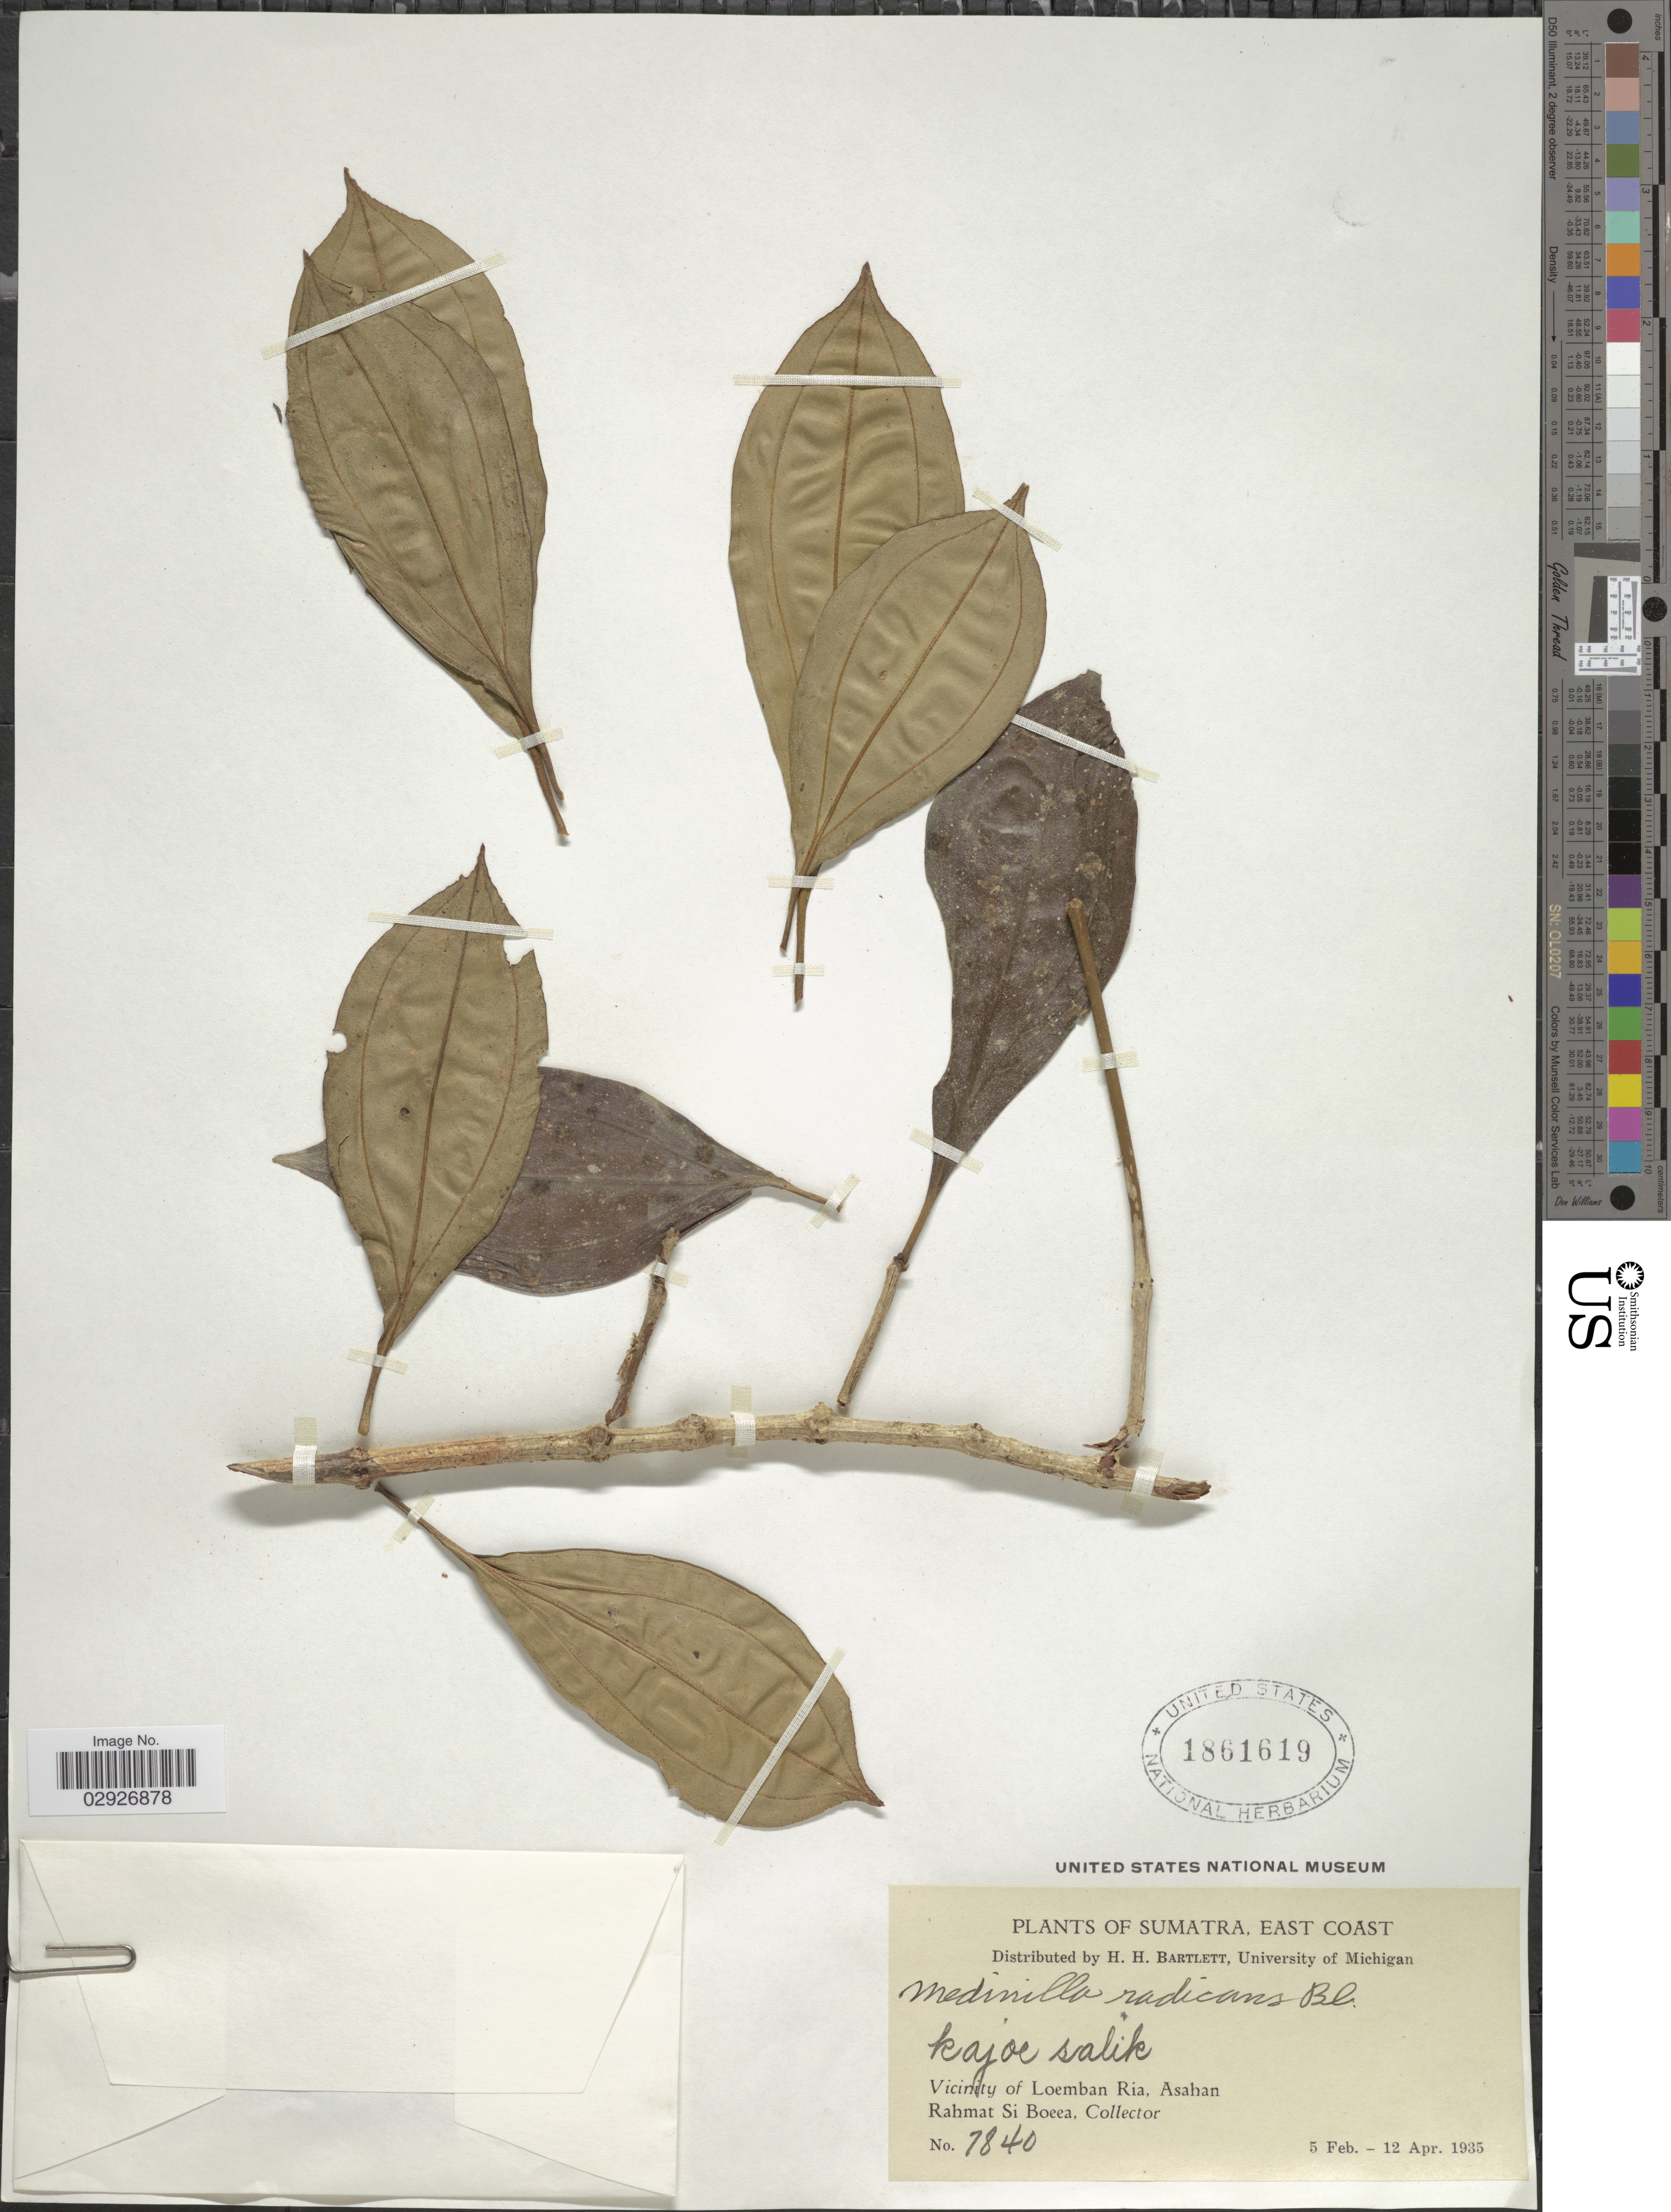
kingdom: Plantae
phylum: Tracheophyta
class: Magnoliopsida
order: Myrtales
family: Melastomataceae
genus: Medinilla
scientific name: Medinilla radicans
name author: (Blume) Blume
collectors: Rahmat Si Boeea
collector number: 7840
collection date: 1935-02-05/1935-04-12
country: Indonesia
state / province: Sumatra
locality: East Coast. Vicinity of Loemban Ria, Asahan.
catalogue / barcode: US 1861619